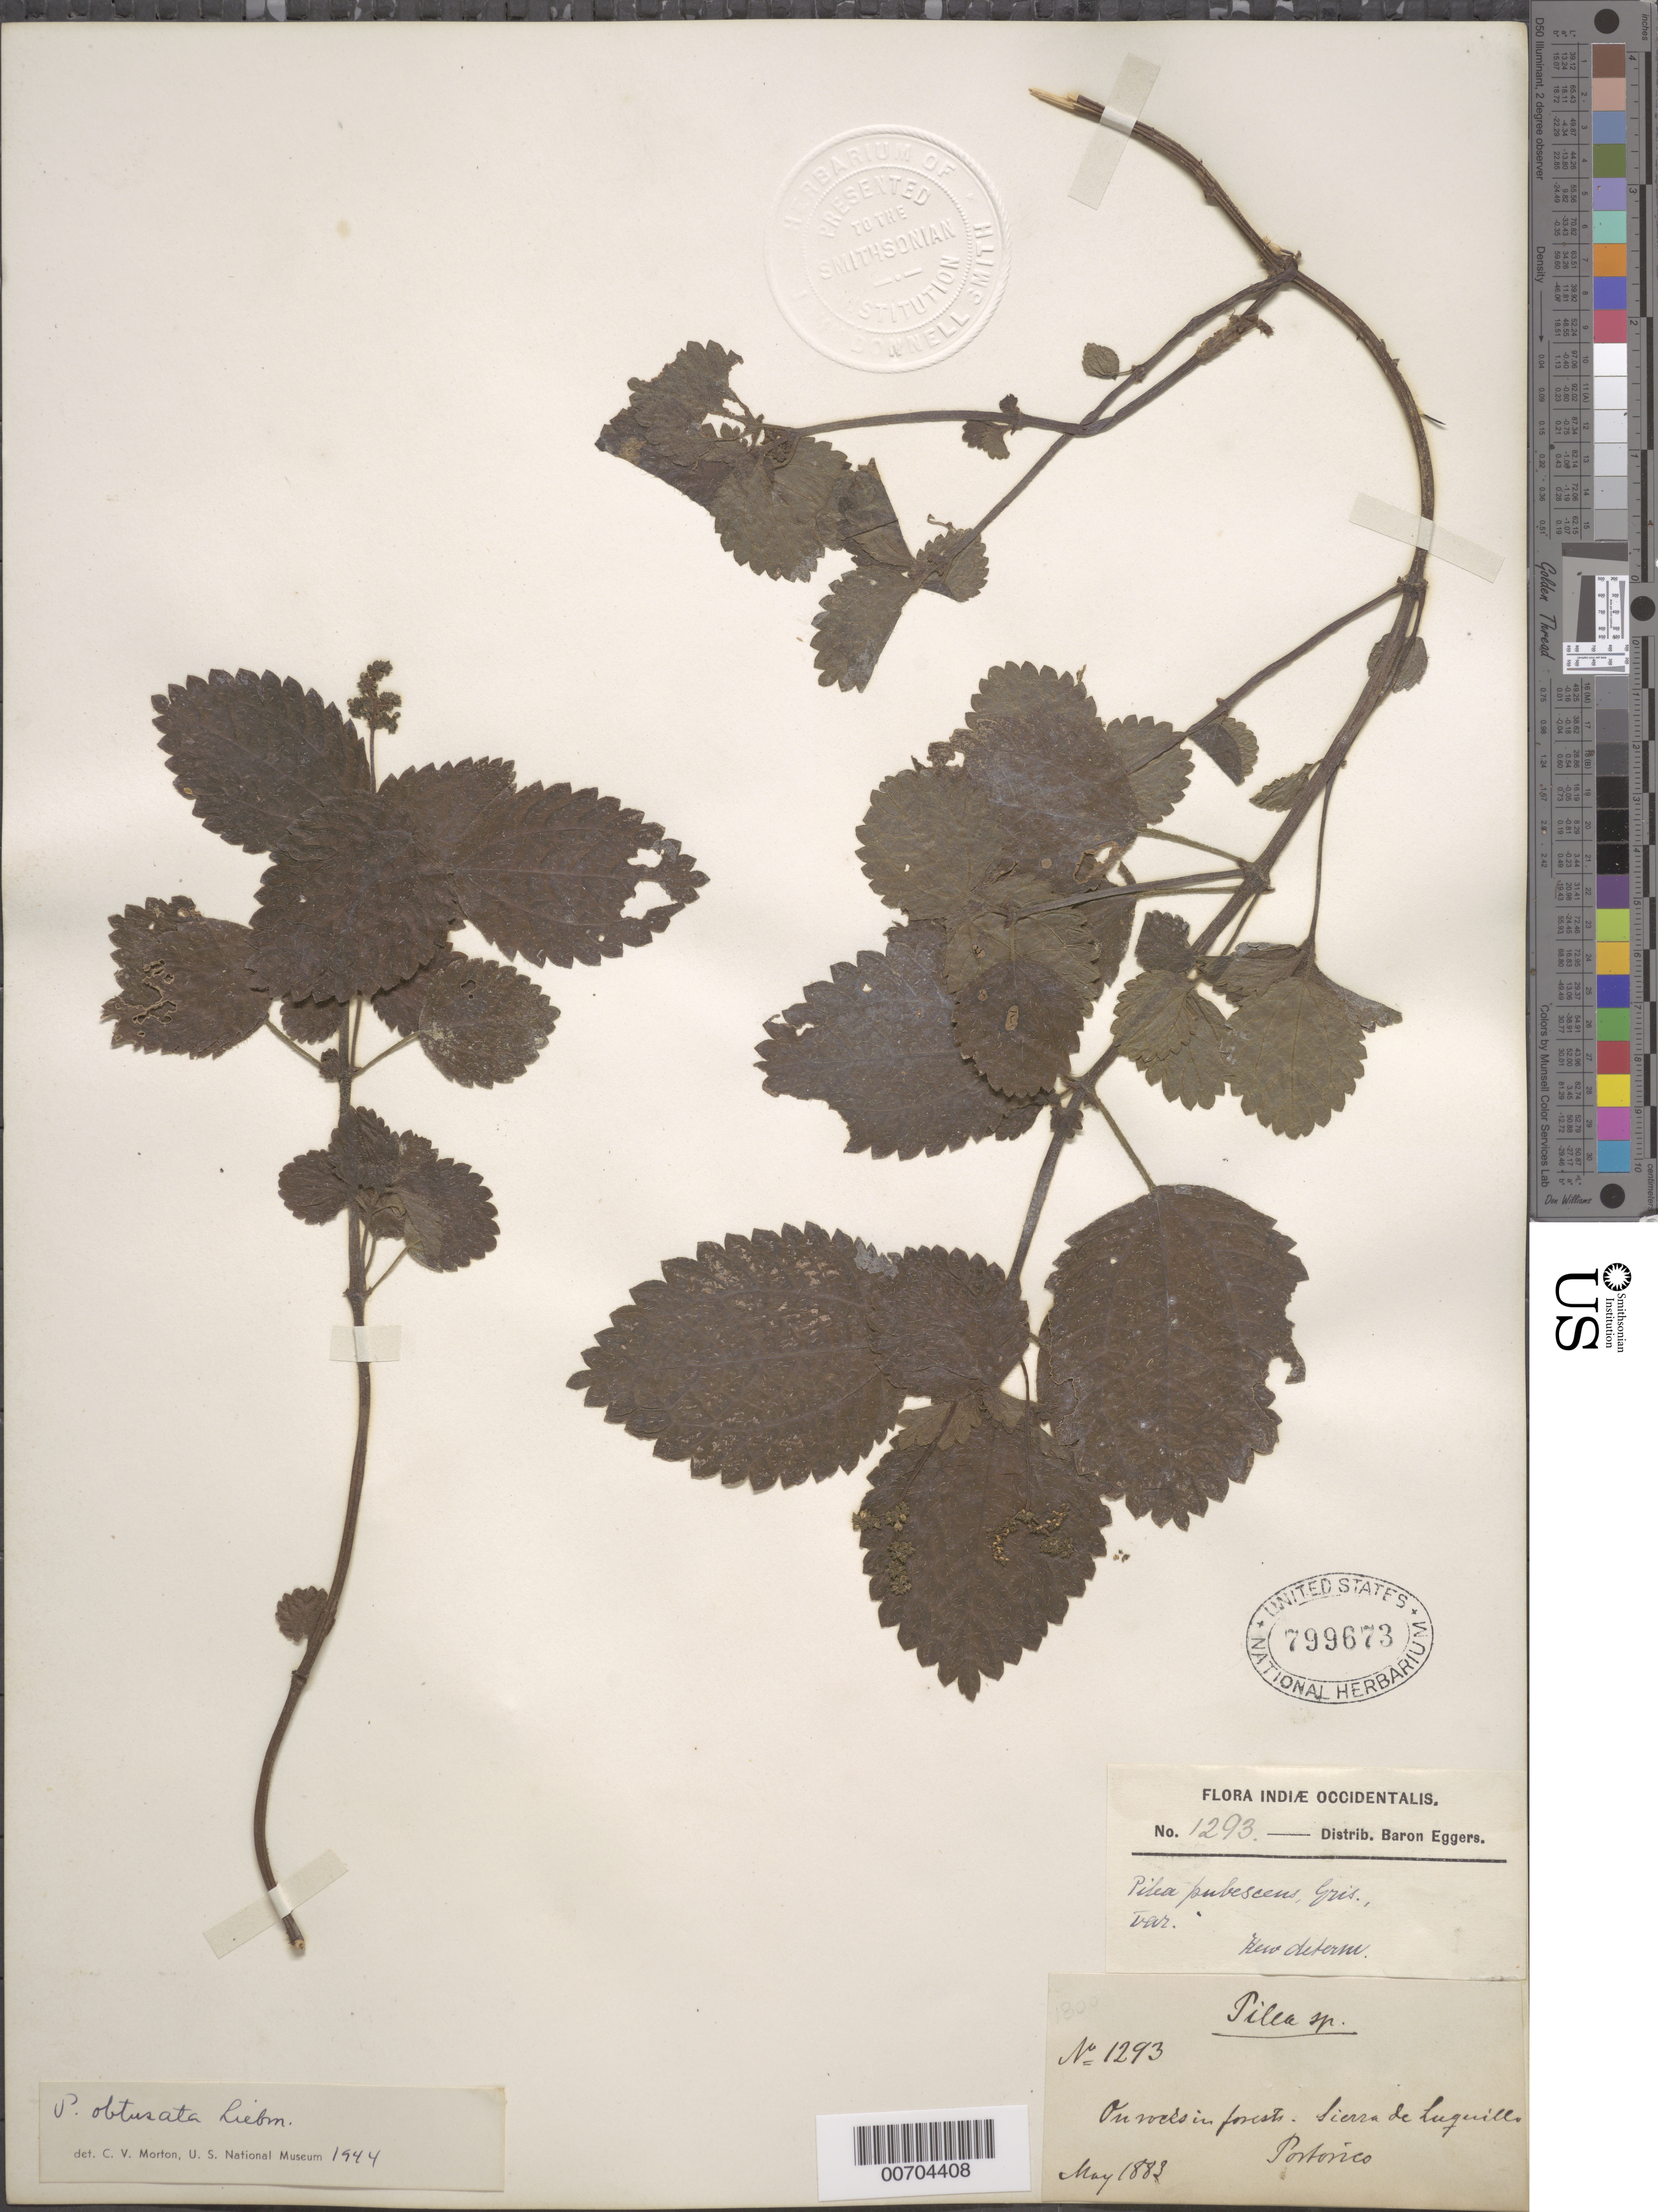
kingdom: Plantae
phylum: Tracheophyta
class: Magnoliopsida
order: Rosales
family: Urticaceae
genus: Pilea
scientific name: Pilea obtusata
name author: Liebm.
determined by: Morton, C. V.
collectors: H. F. A. von Eggers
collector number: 1293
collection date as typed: May 1883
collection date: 1883-05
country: Puerto Rico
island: Greater Antilles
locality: Sierra de Luquillo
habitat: On rocks in forests.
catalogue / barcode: US 799673